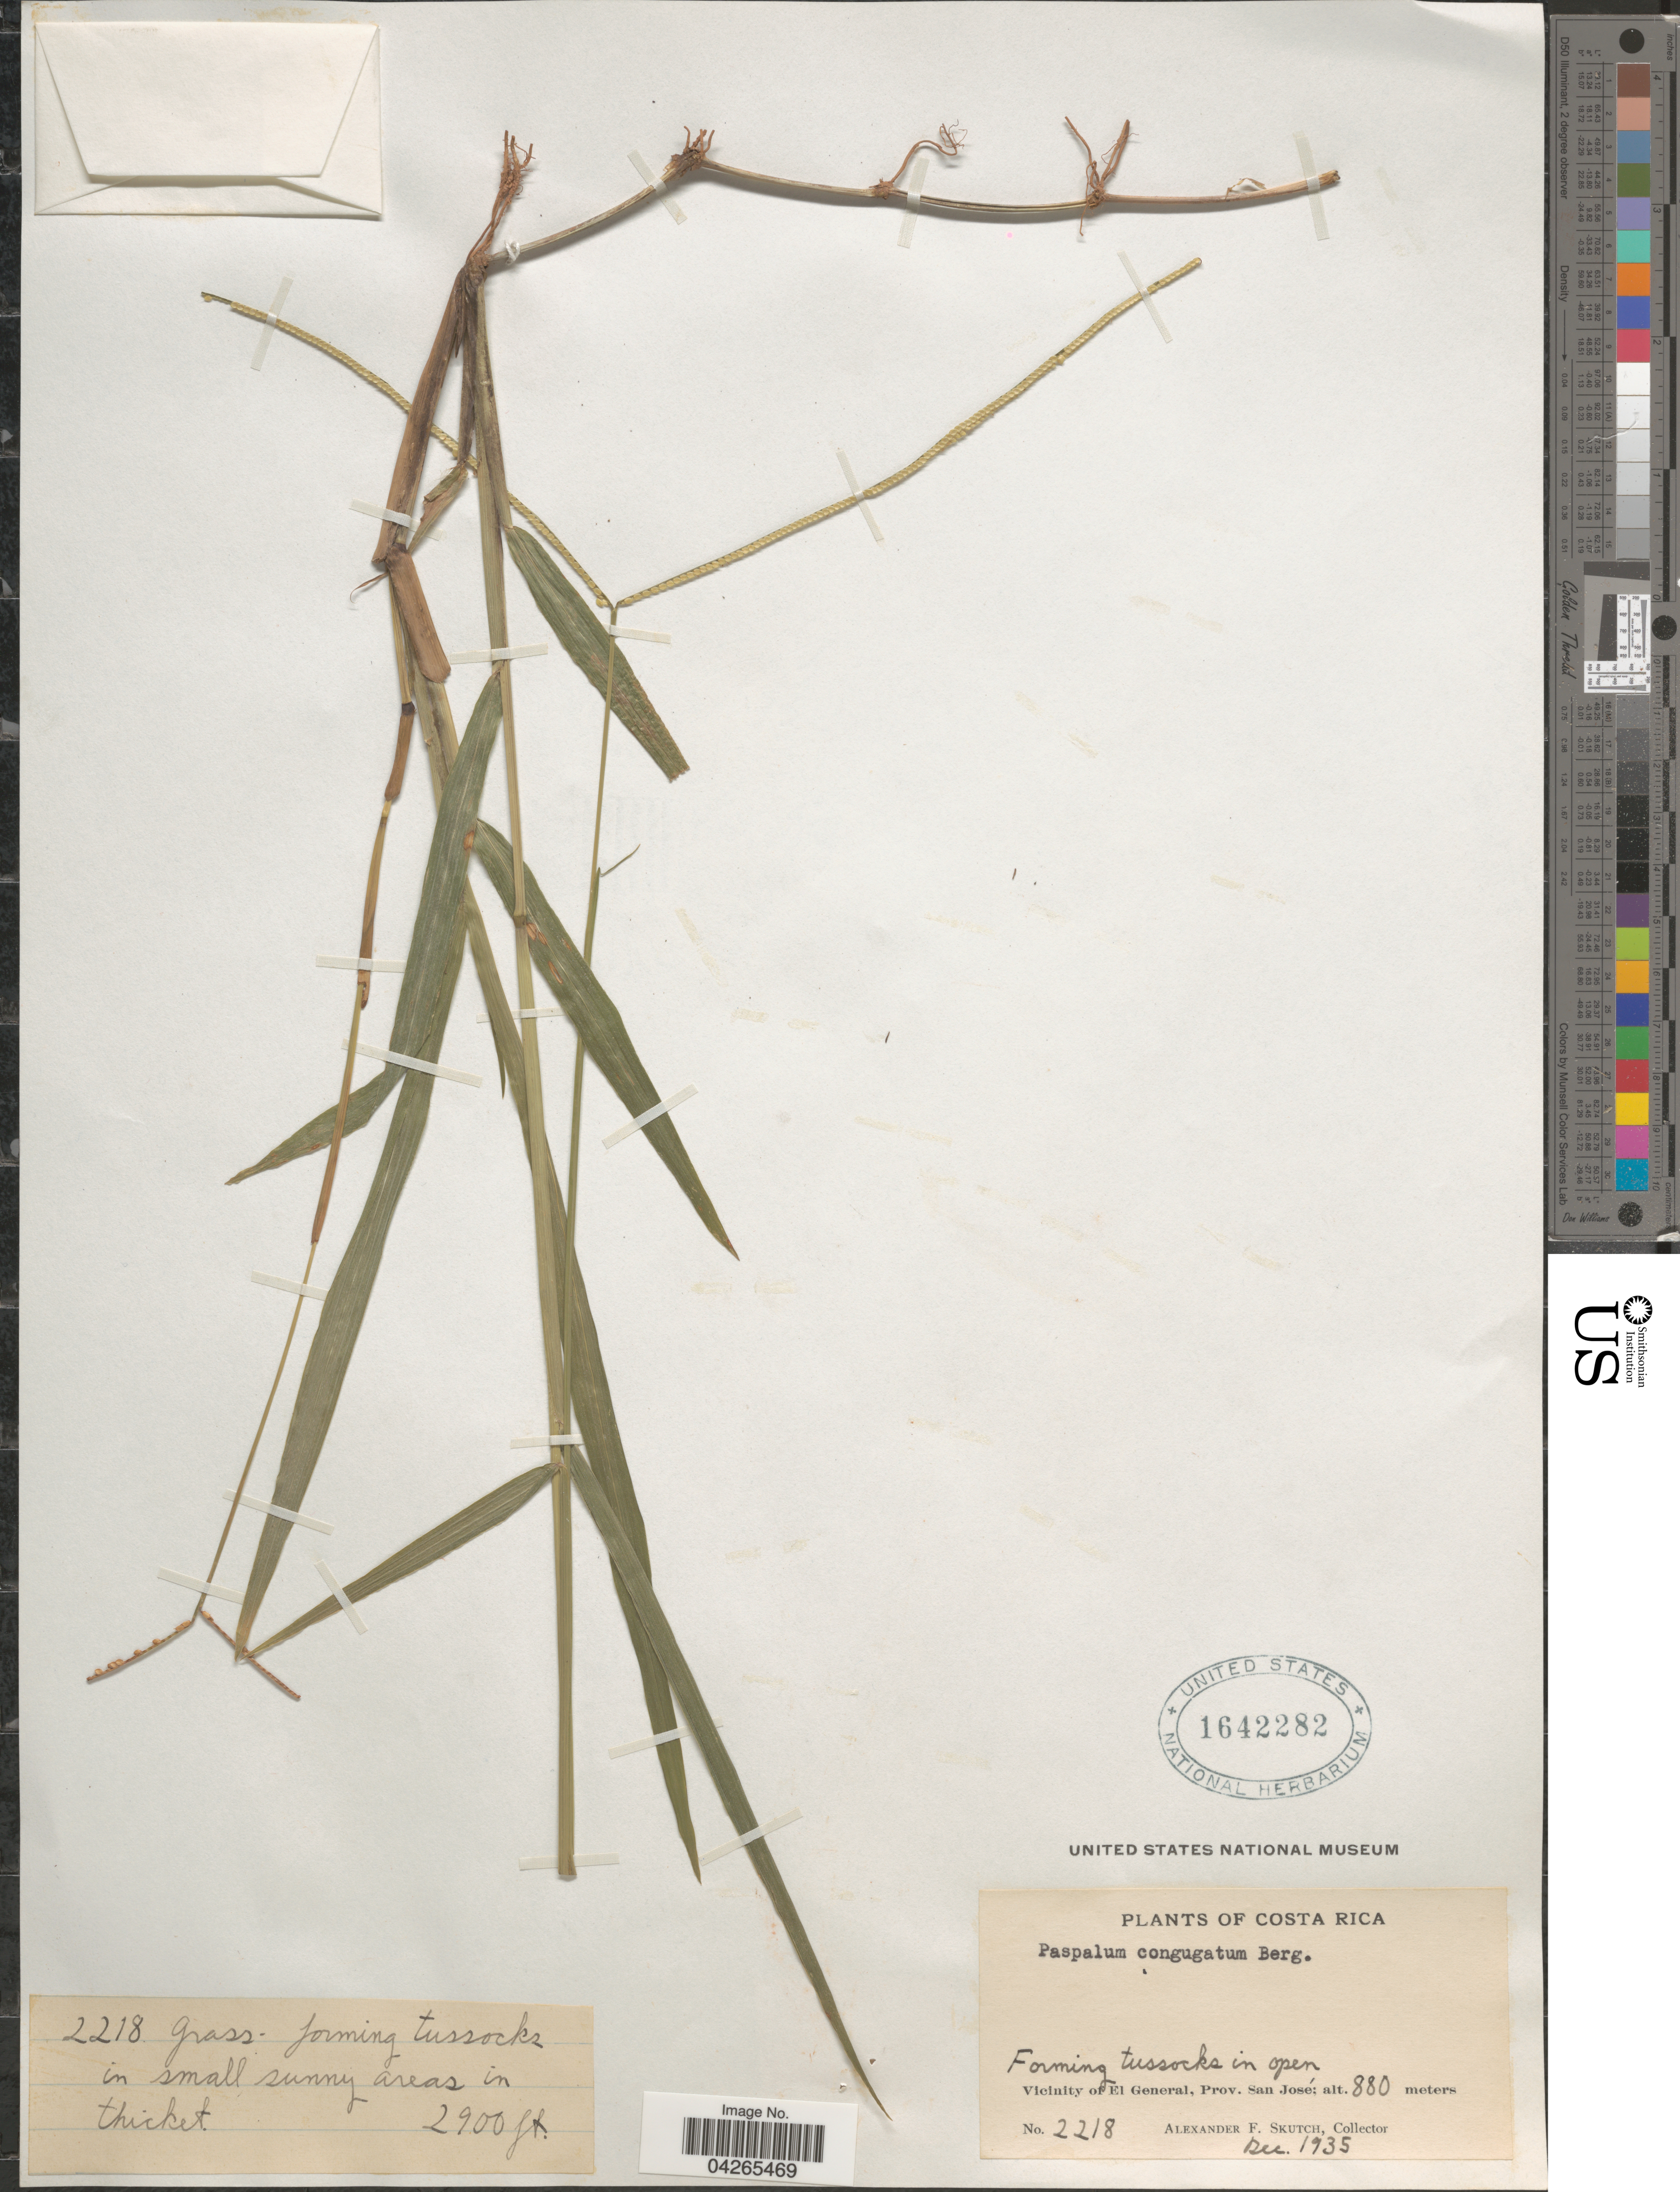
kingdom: Plantae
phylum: Tracheophyta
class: Liliopsida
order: Poales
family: Poaceae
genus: Paspalum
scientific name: Paspalum conjugatum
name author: P.J. Bergius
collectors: A. F. Skutch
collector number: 2218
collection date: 1935-12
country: Costa Rica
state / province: San José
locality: Vicinity of El General.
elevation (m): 880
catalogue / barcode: US 1642282